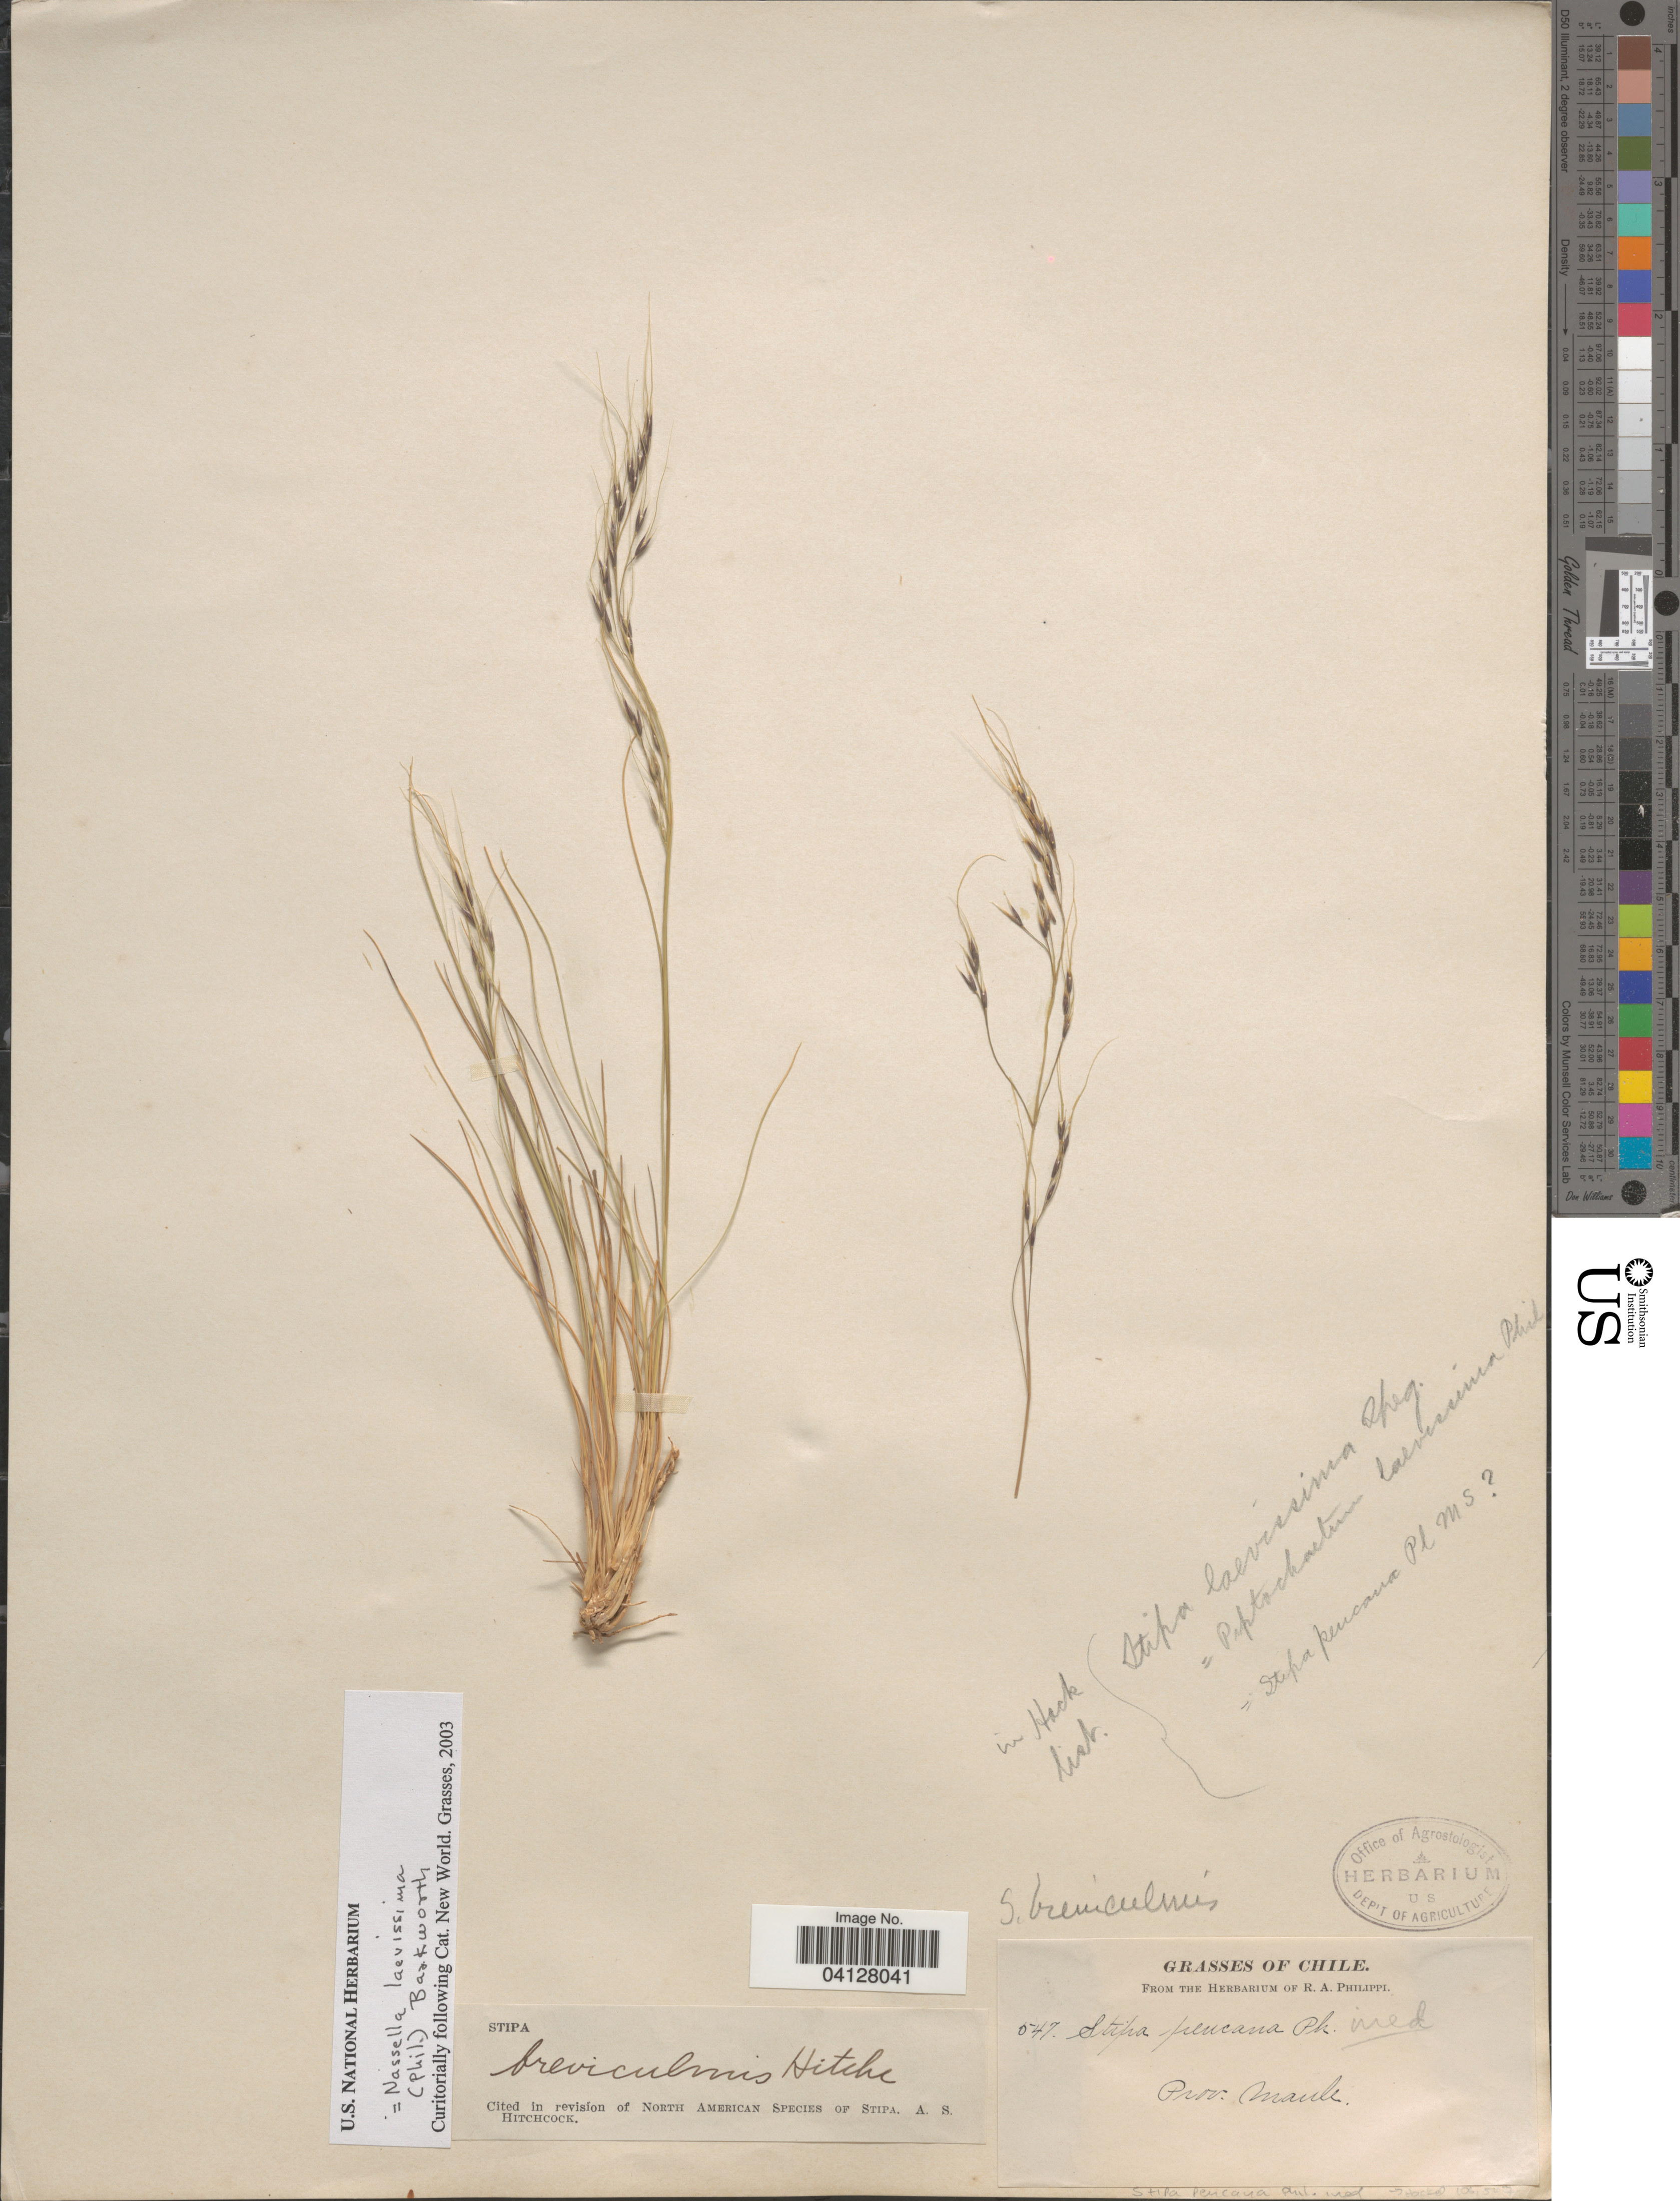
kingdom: Plantae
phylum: Tracheophyta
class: Liliopsida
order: Poales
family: Poaceae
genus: Nassella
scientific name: Nassella laevissima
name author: (Phil.) Barkworth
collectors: ex. herb. R.A. Philippi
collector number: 547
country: Chile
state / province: Maule (VII)